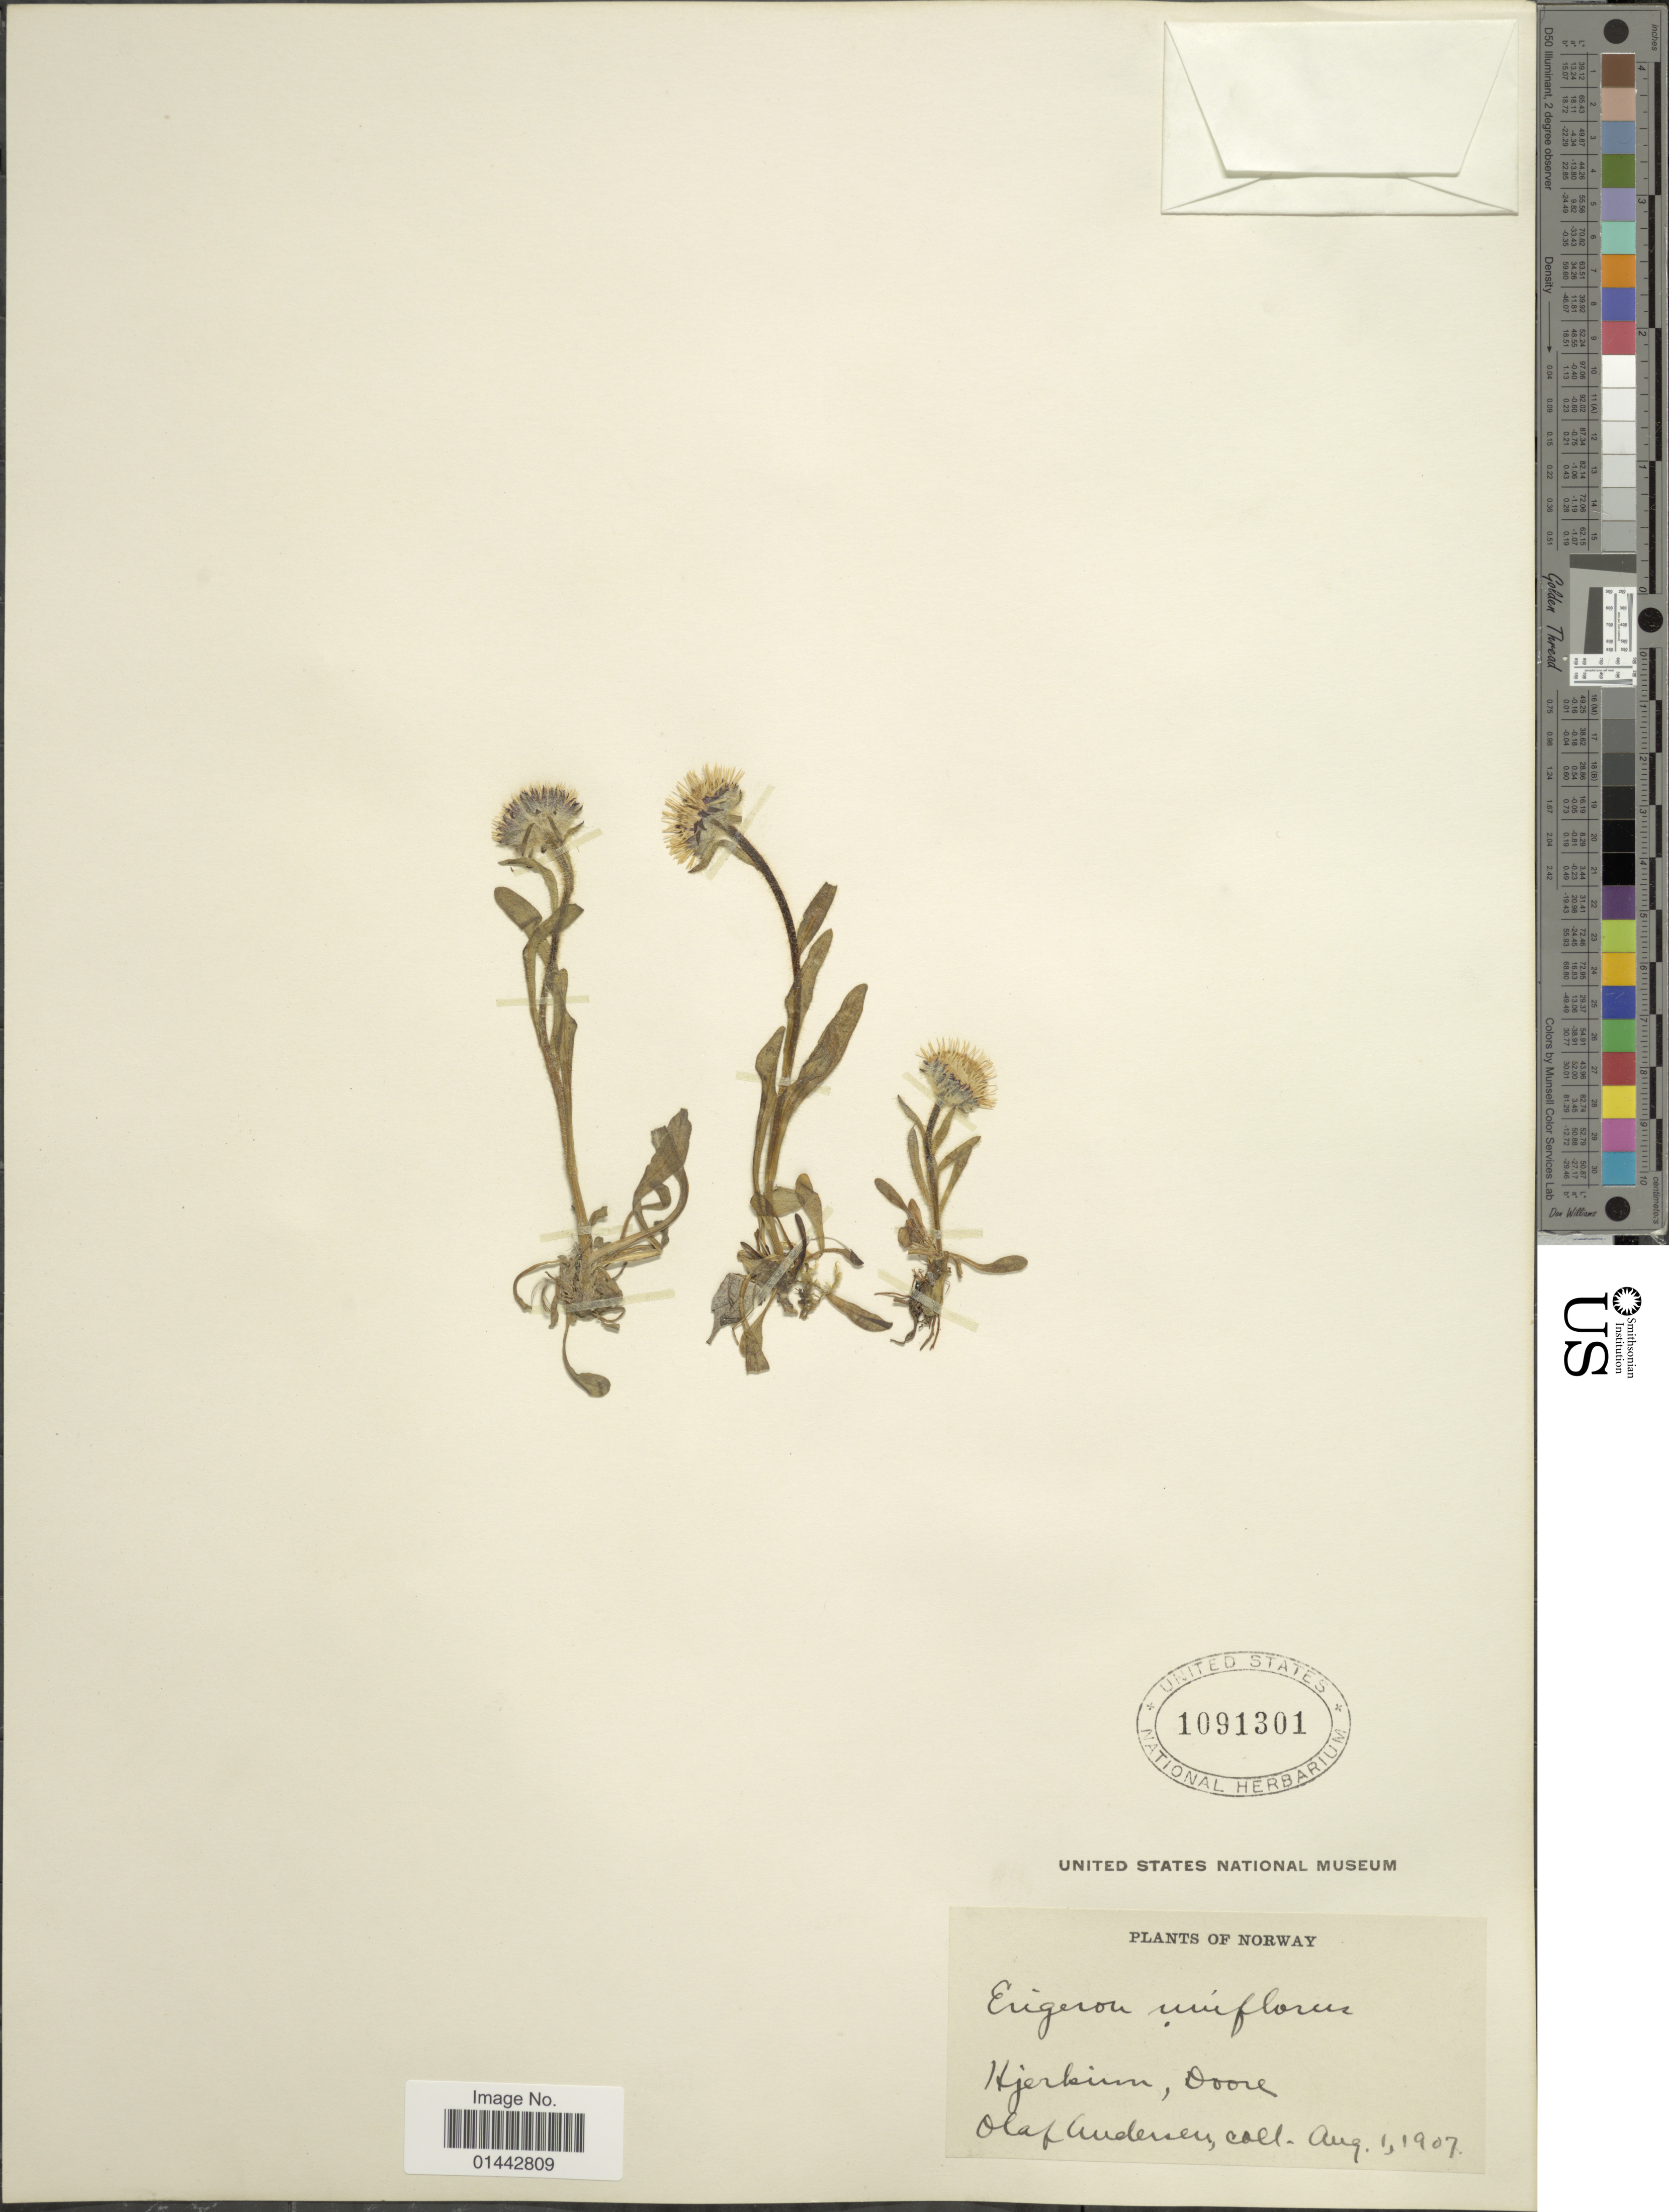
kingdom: Plantae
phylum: Tracheophyta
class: Magnoliopsida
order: Asterales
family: Asteraceae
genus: Erigeron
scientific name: Erigeron uniflorus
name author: L.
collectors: O. Andersen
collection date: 1907-08-01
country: Norway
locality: Hjerkinn, Dovre.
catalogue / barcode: US 1091301